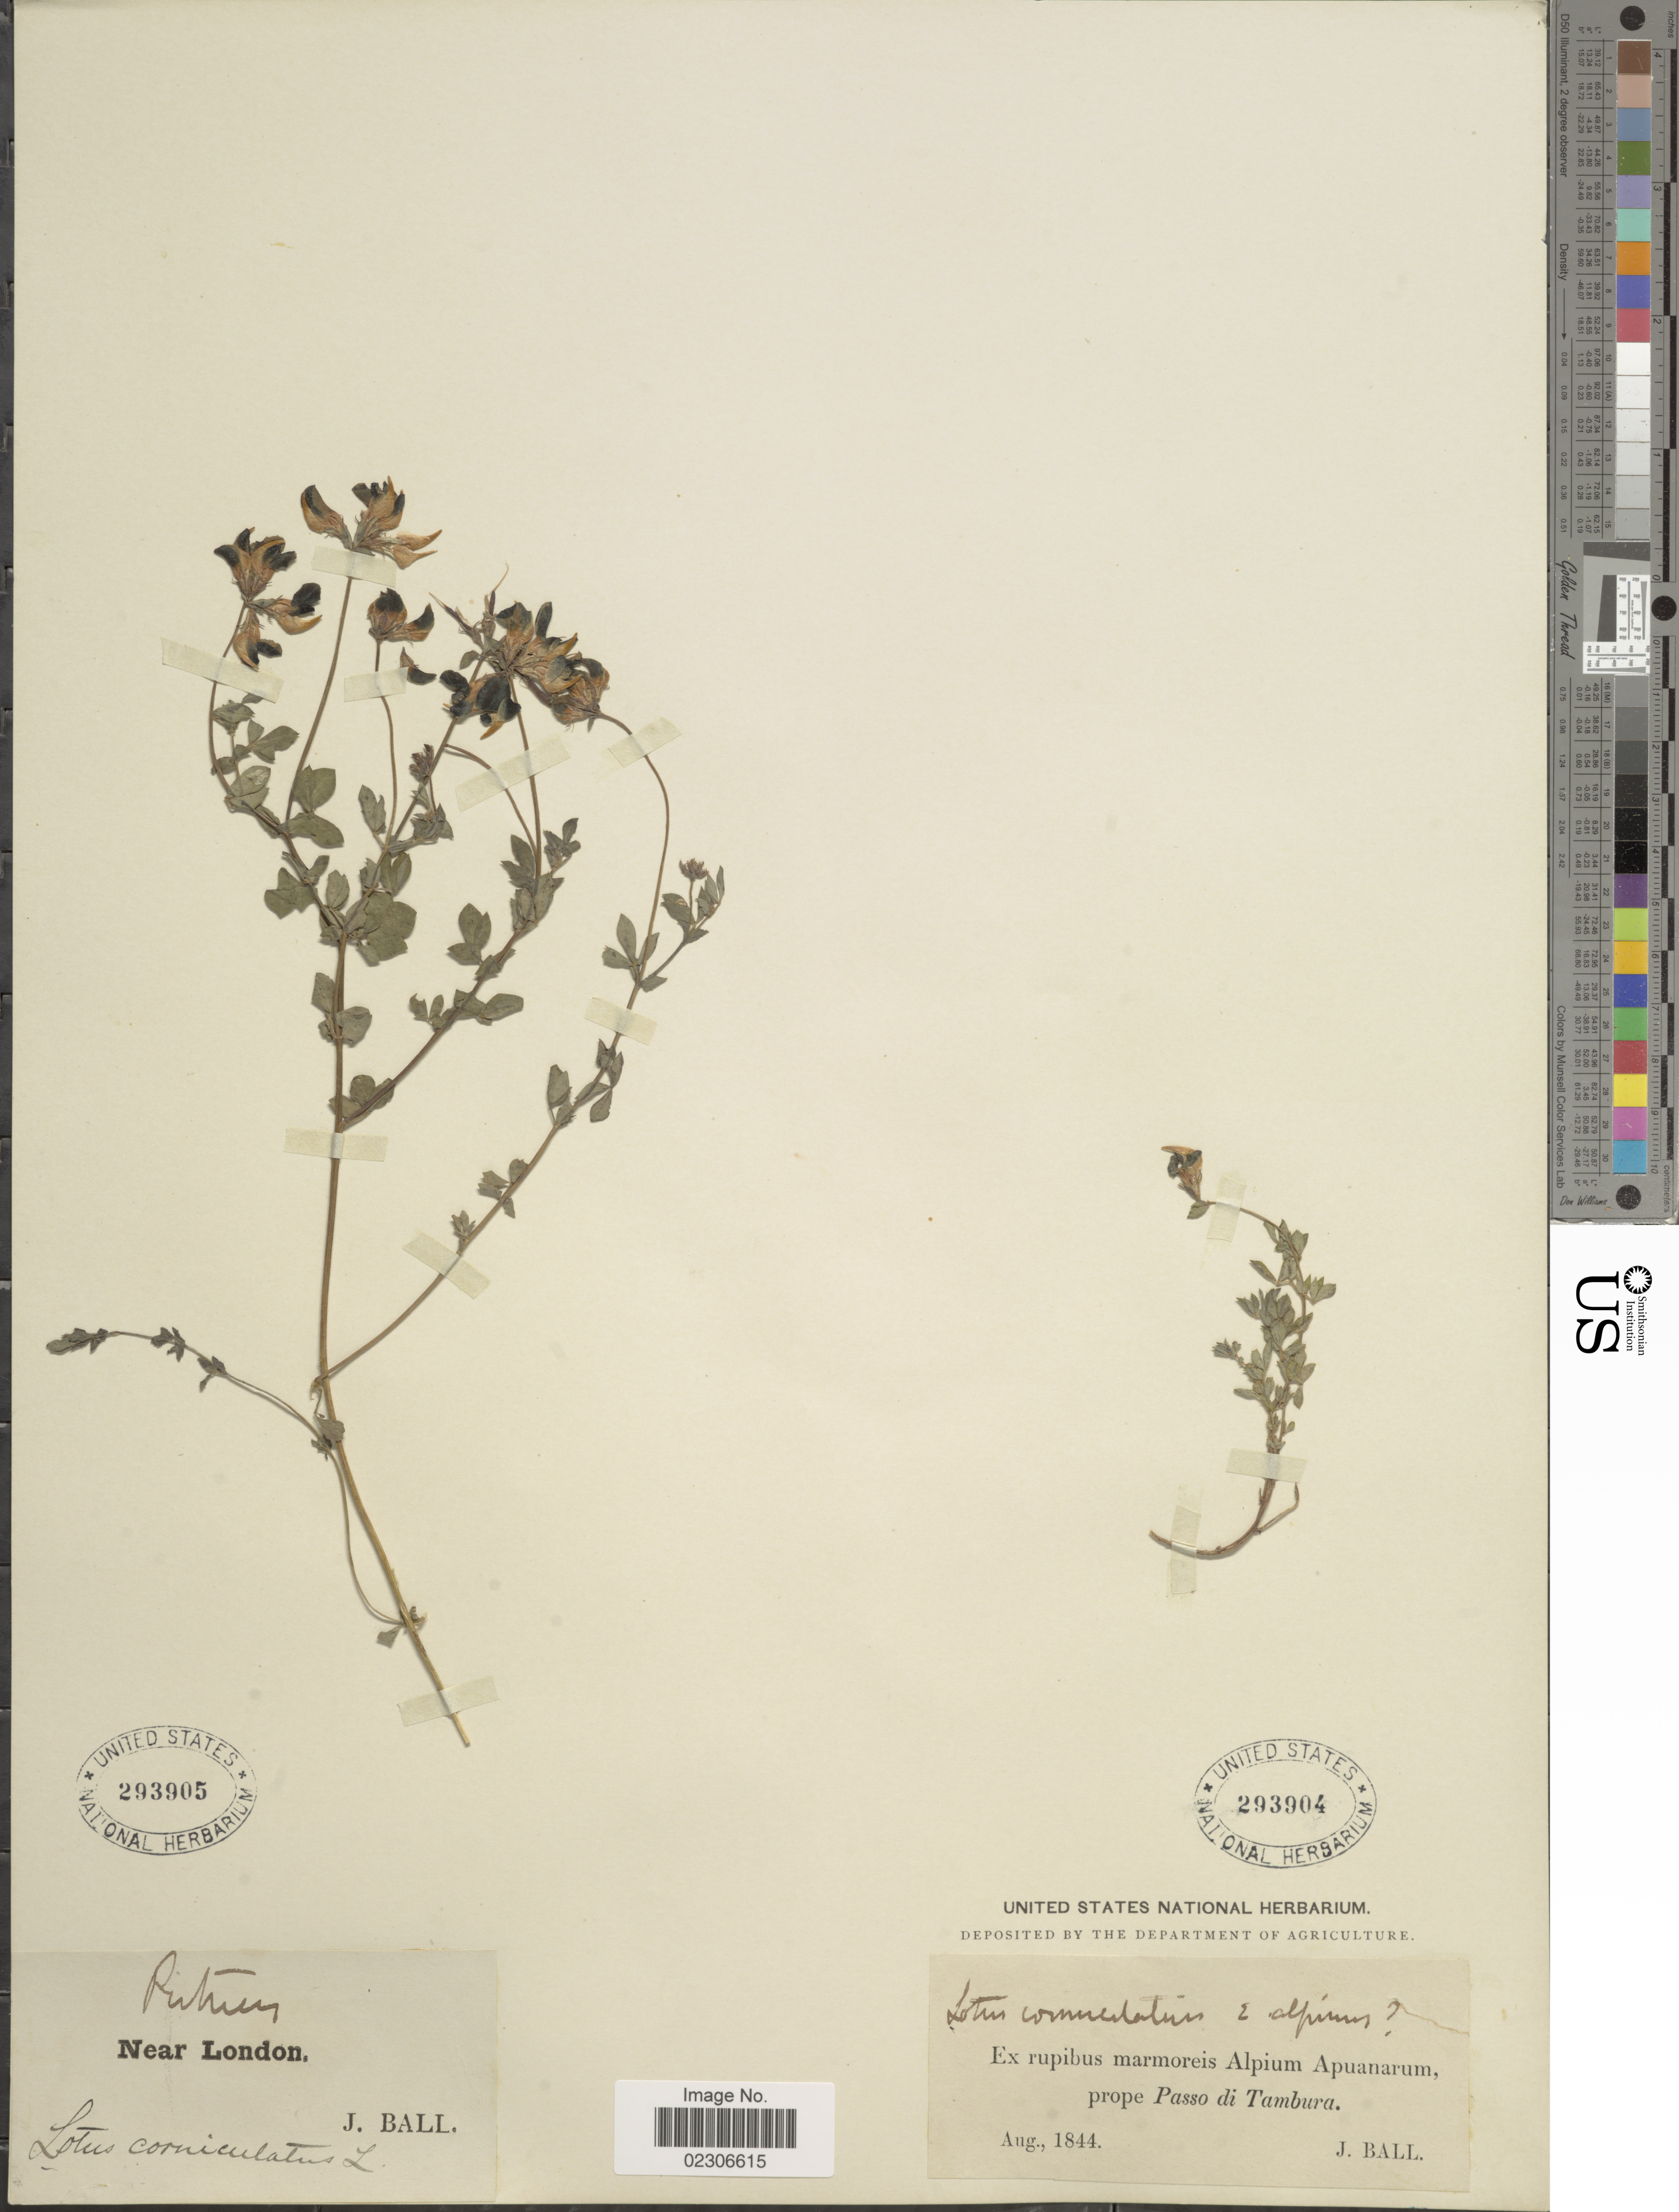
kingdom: Plantae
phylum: Tracheophyta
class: Magnoliopsida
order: Fabales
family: Fabaceae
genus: Lotus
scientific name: Lotus corniculatus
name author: L.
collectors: J. Ball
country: United Kingdom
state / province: England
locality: Near London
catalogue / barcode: US 293905-2